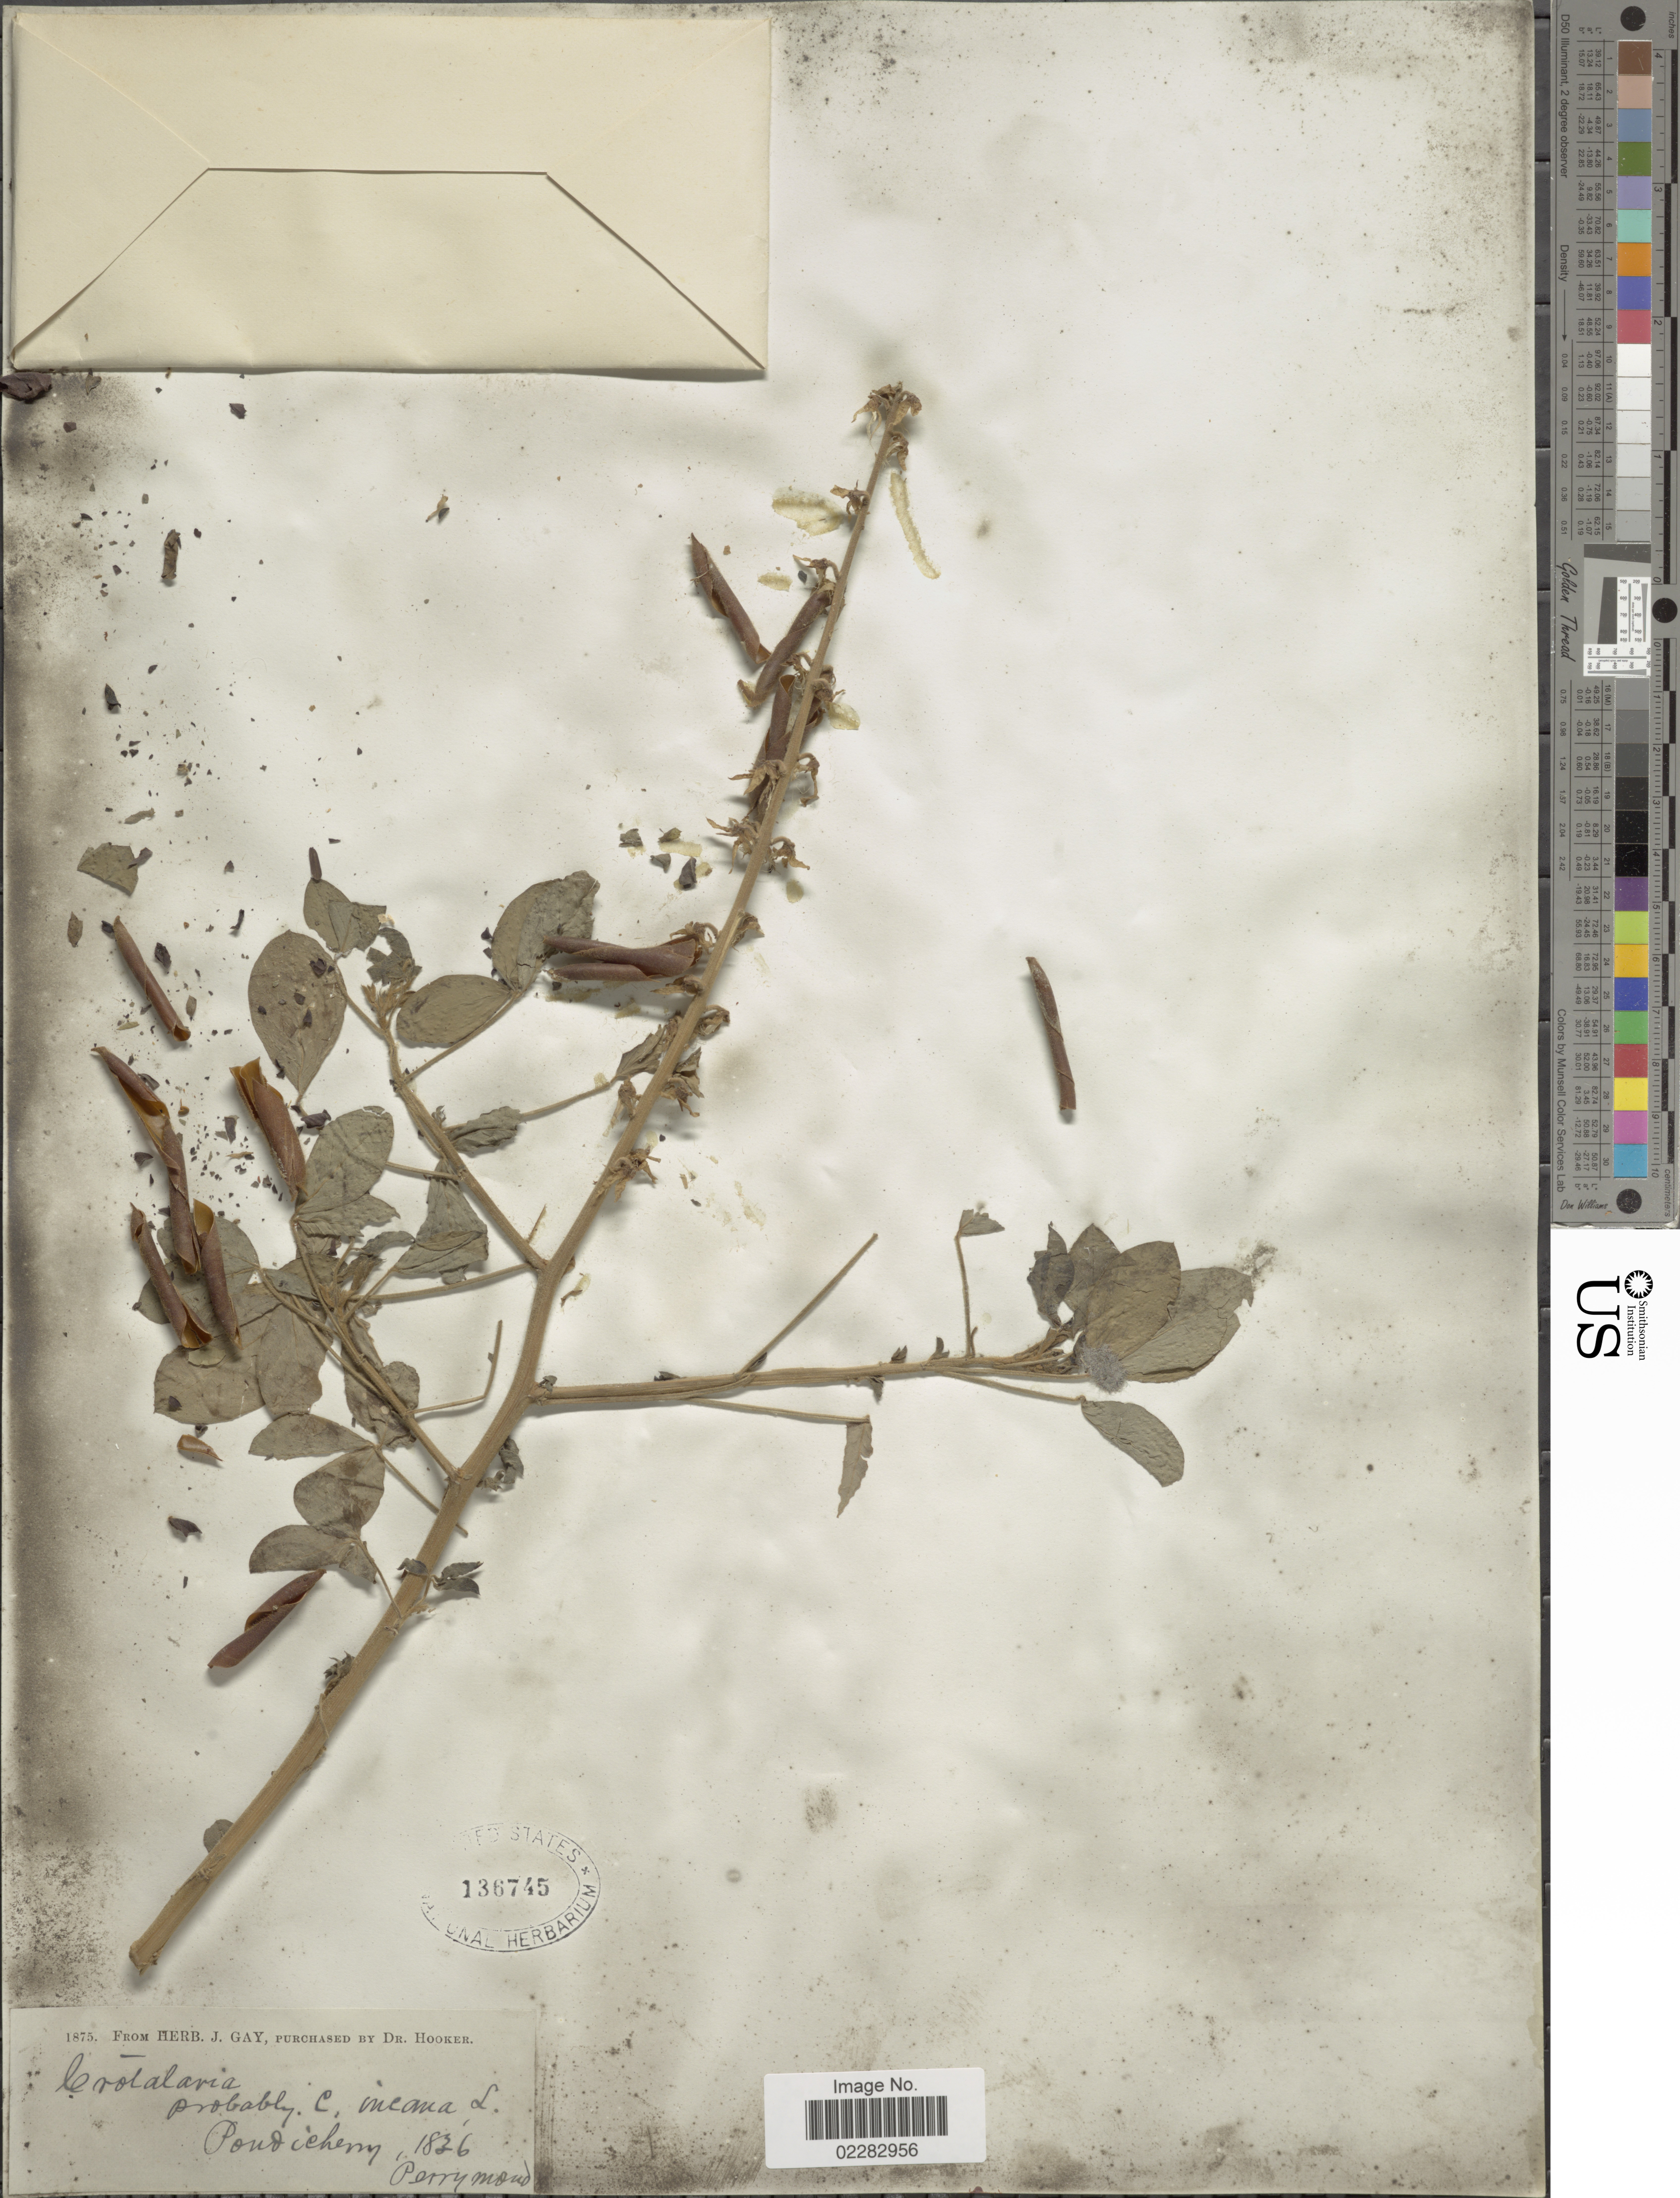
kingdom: Plantae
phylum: Tracheophyta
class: Magnoliopsida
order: Fabales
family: Fabaceae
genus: Crotalaria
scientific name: Crotalaria incana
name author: L.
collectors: ex herb. J. Gay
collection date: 1836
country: India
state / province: Pondicherry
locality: Perrymond. [interpreted]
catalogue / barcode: US 136745